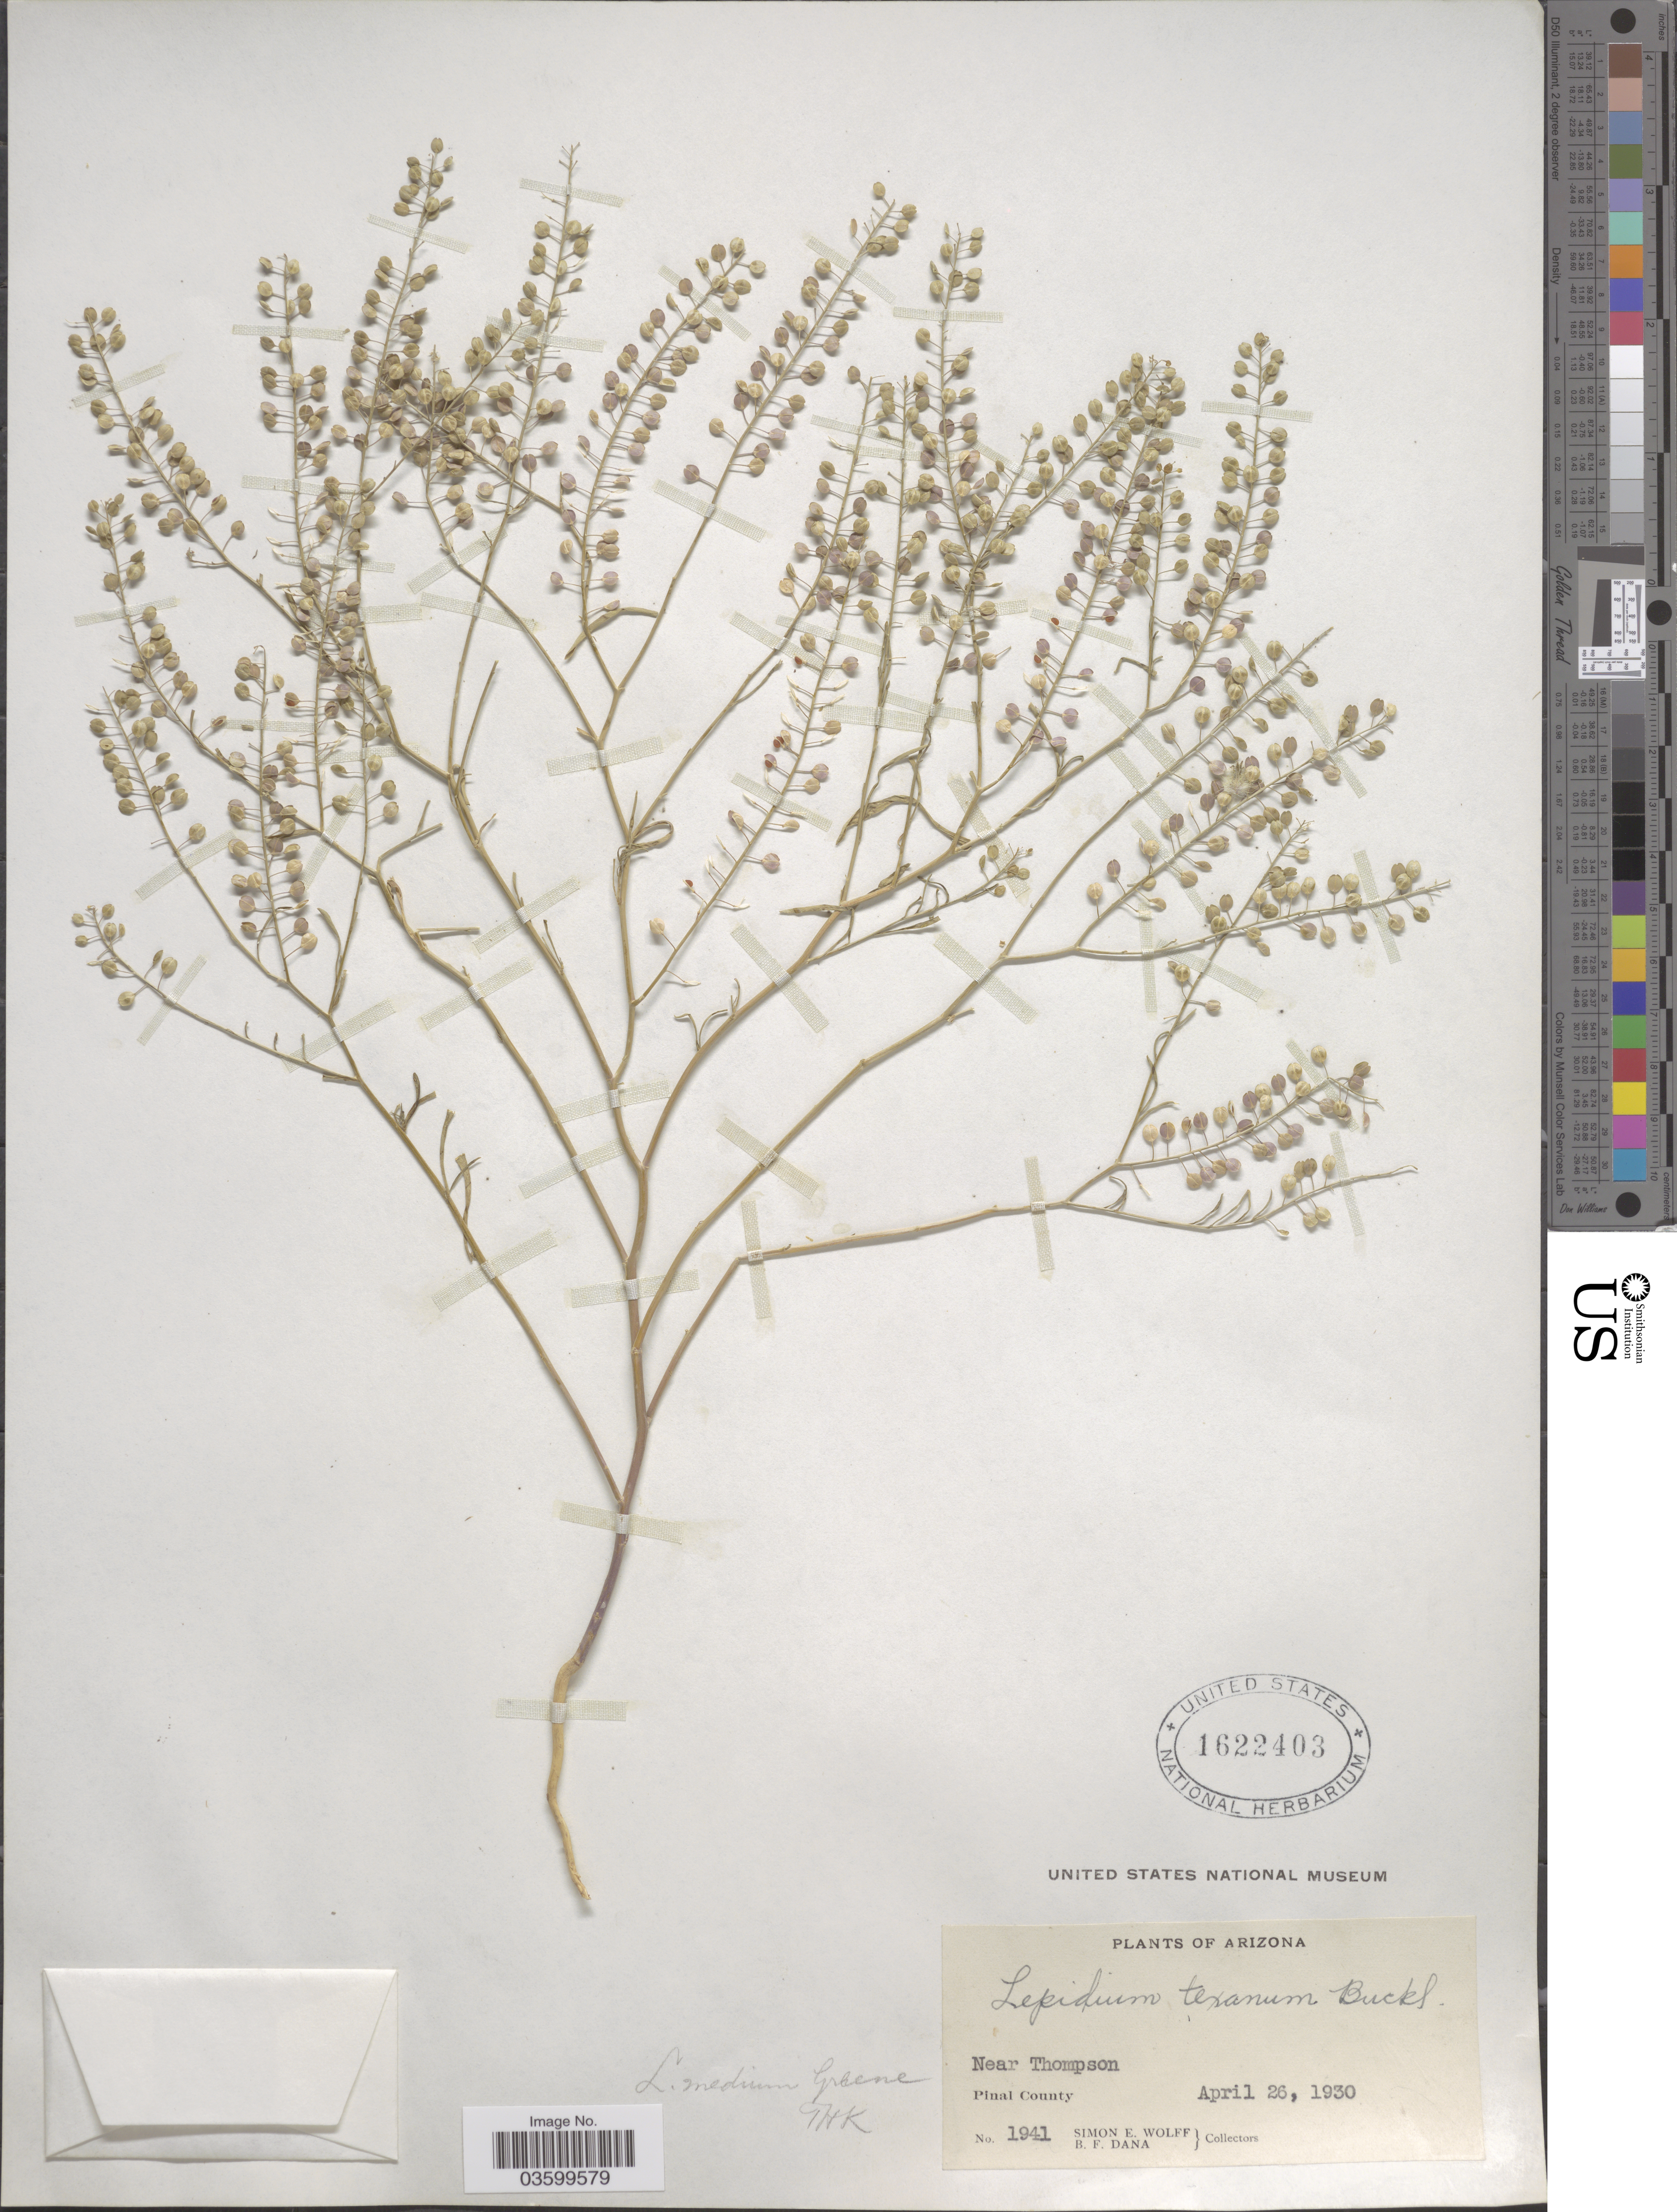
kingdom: Plantae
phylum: Tracheophyta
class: Magnoliopsida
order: Brassicales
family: Brassicaceae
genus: Lepidium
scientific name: Lepidium virginicum var. pubescens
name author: (Greene) C.L. Hitchc.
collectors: S. E. Wolff & B. Dana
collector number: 1941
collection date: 1930-04-26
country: United States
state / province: Arizona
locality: Near Thompson. Pinal County.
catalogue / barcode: US 1622403